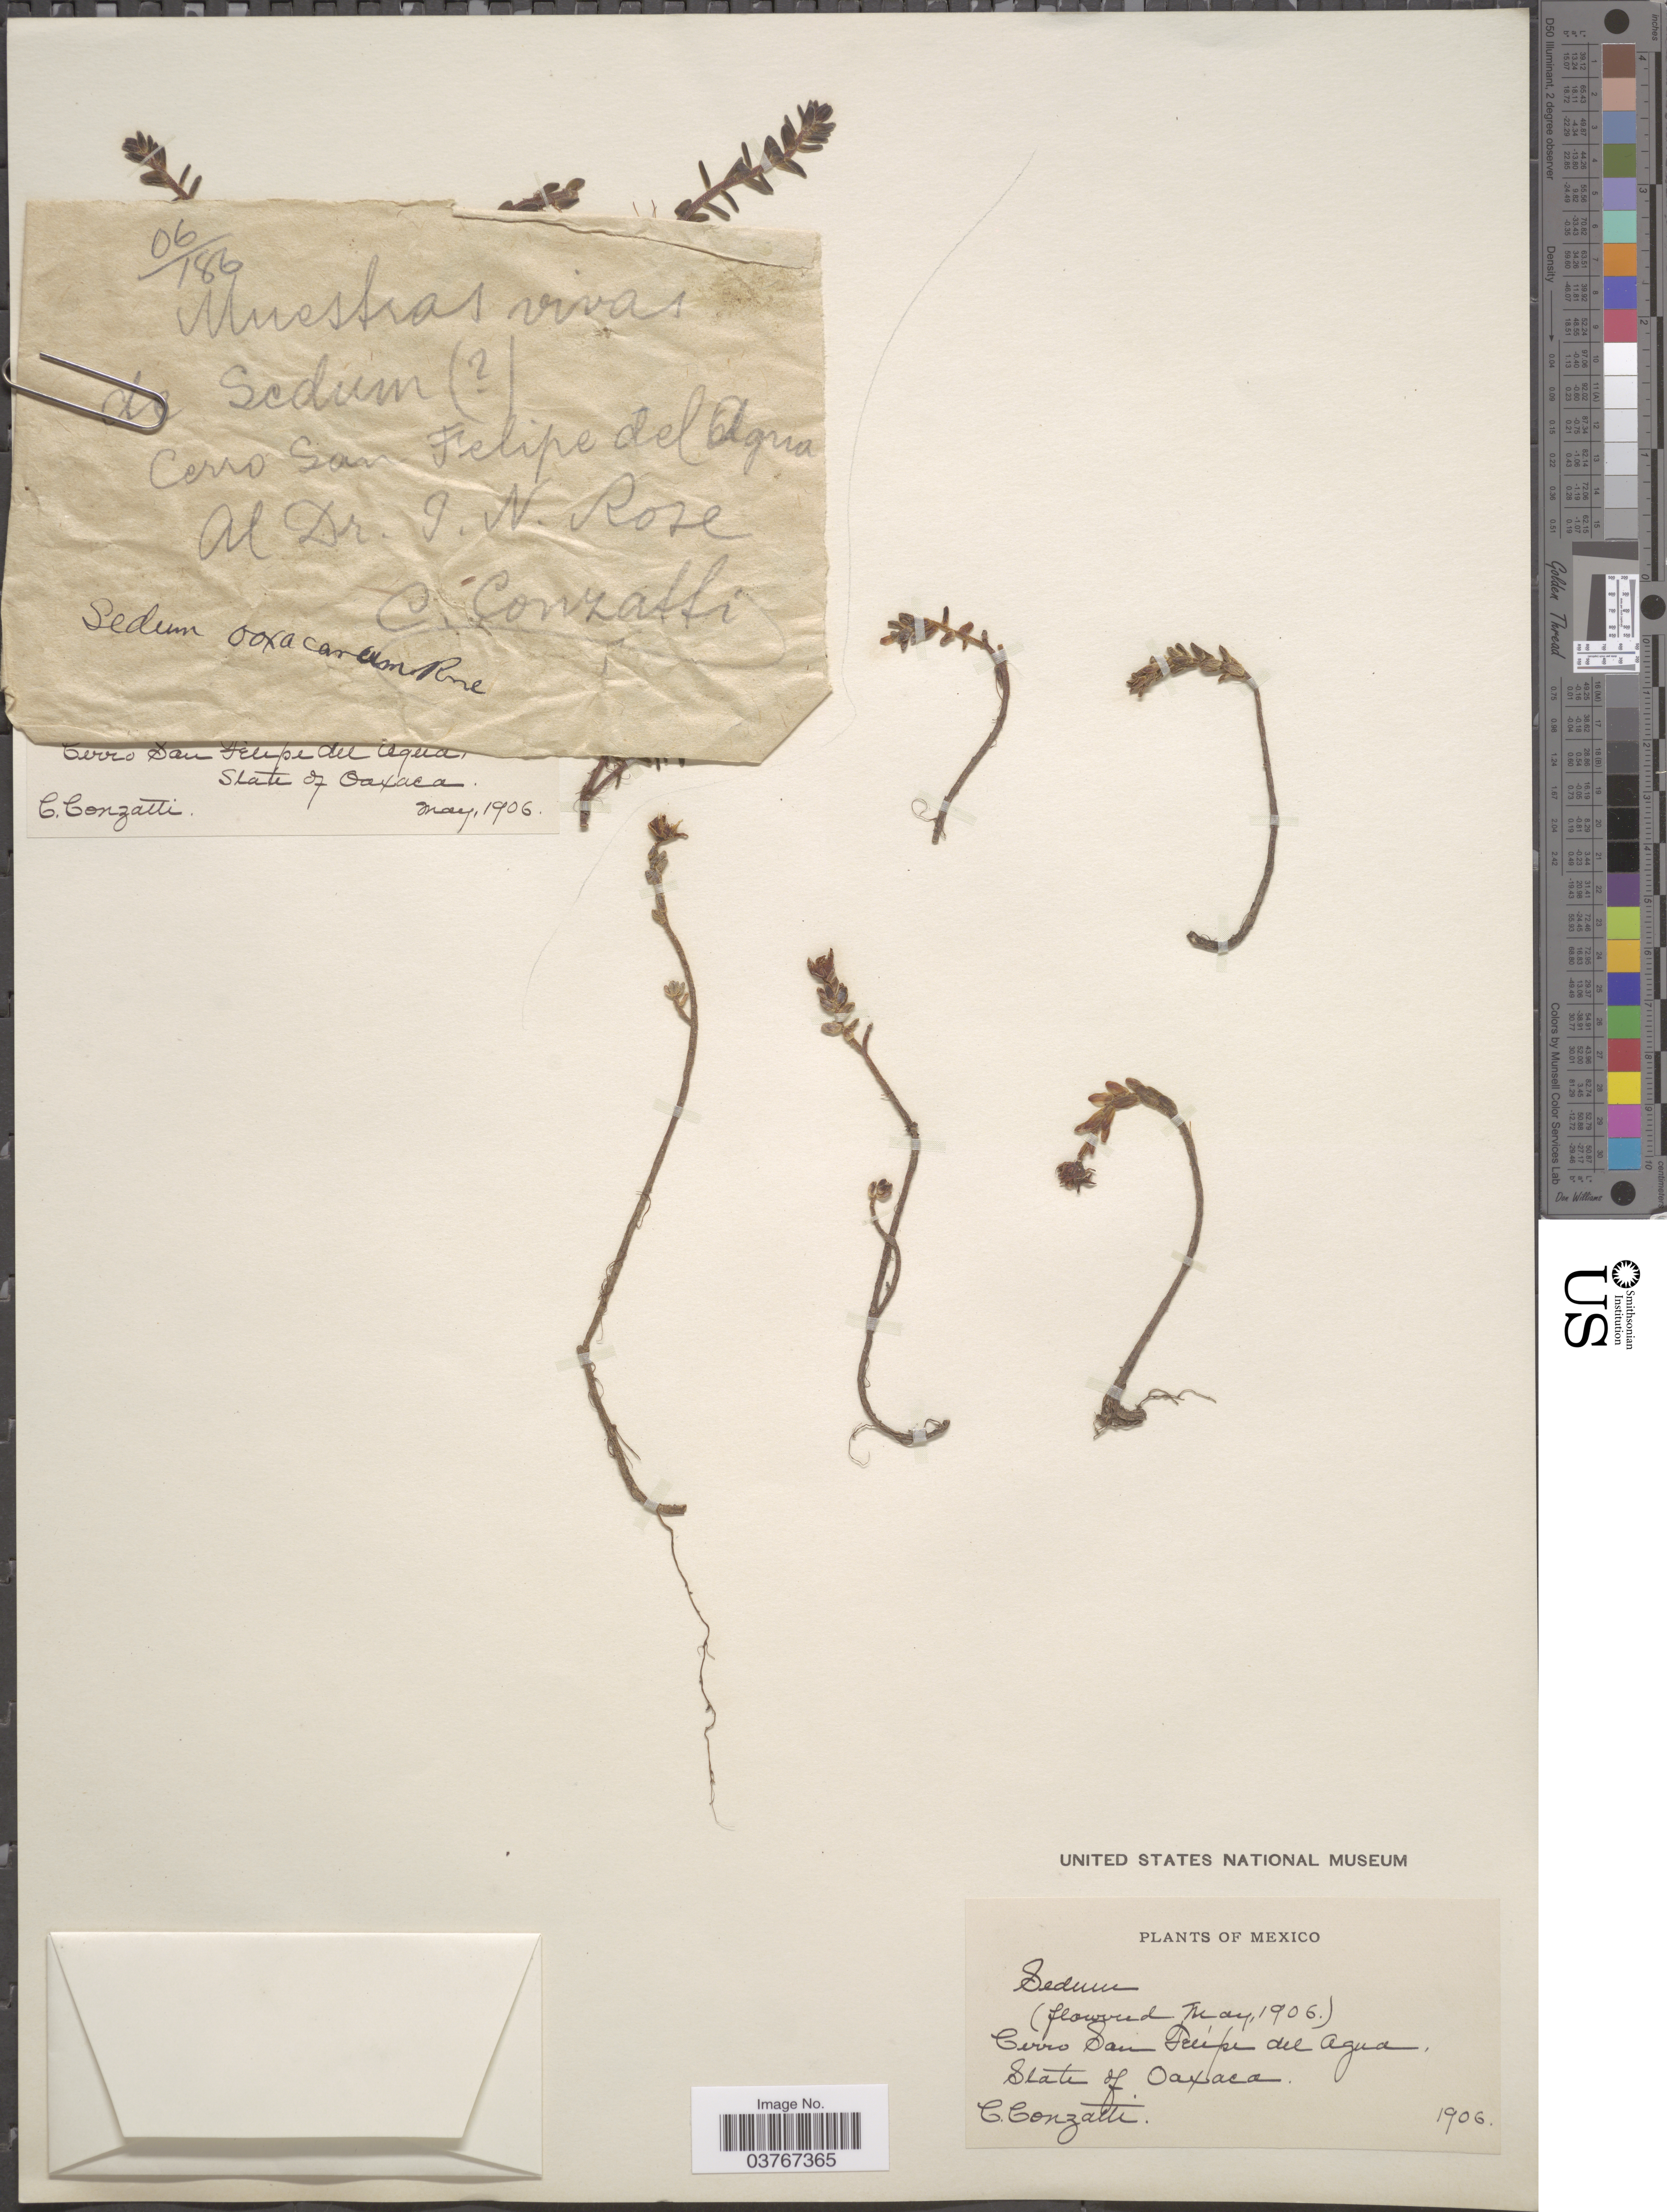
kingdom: Plantae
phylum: Tracheophyta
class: Magnoliopsida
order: Saxifragales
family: Crassulaceae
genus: Sedum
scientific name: Sedum oaxacanum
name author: Rose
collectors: C. Conzatti & J. N. Rose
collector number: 06/186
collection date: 1906-05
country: Mexico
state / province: Oaxaca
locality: Cerro San Felípe del Agua.